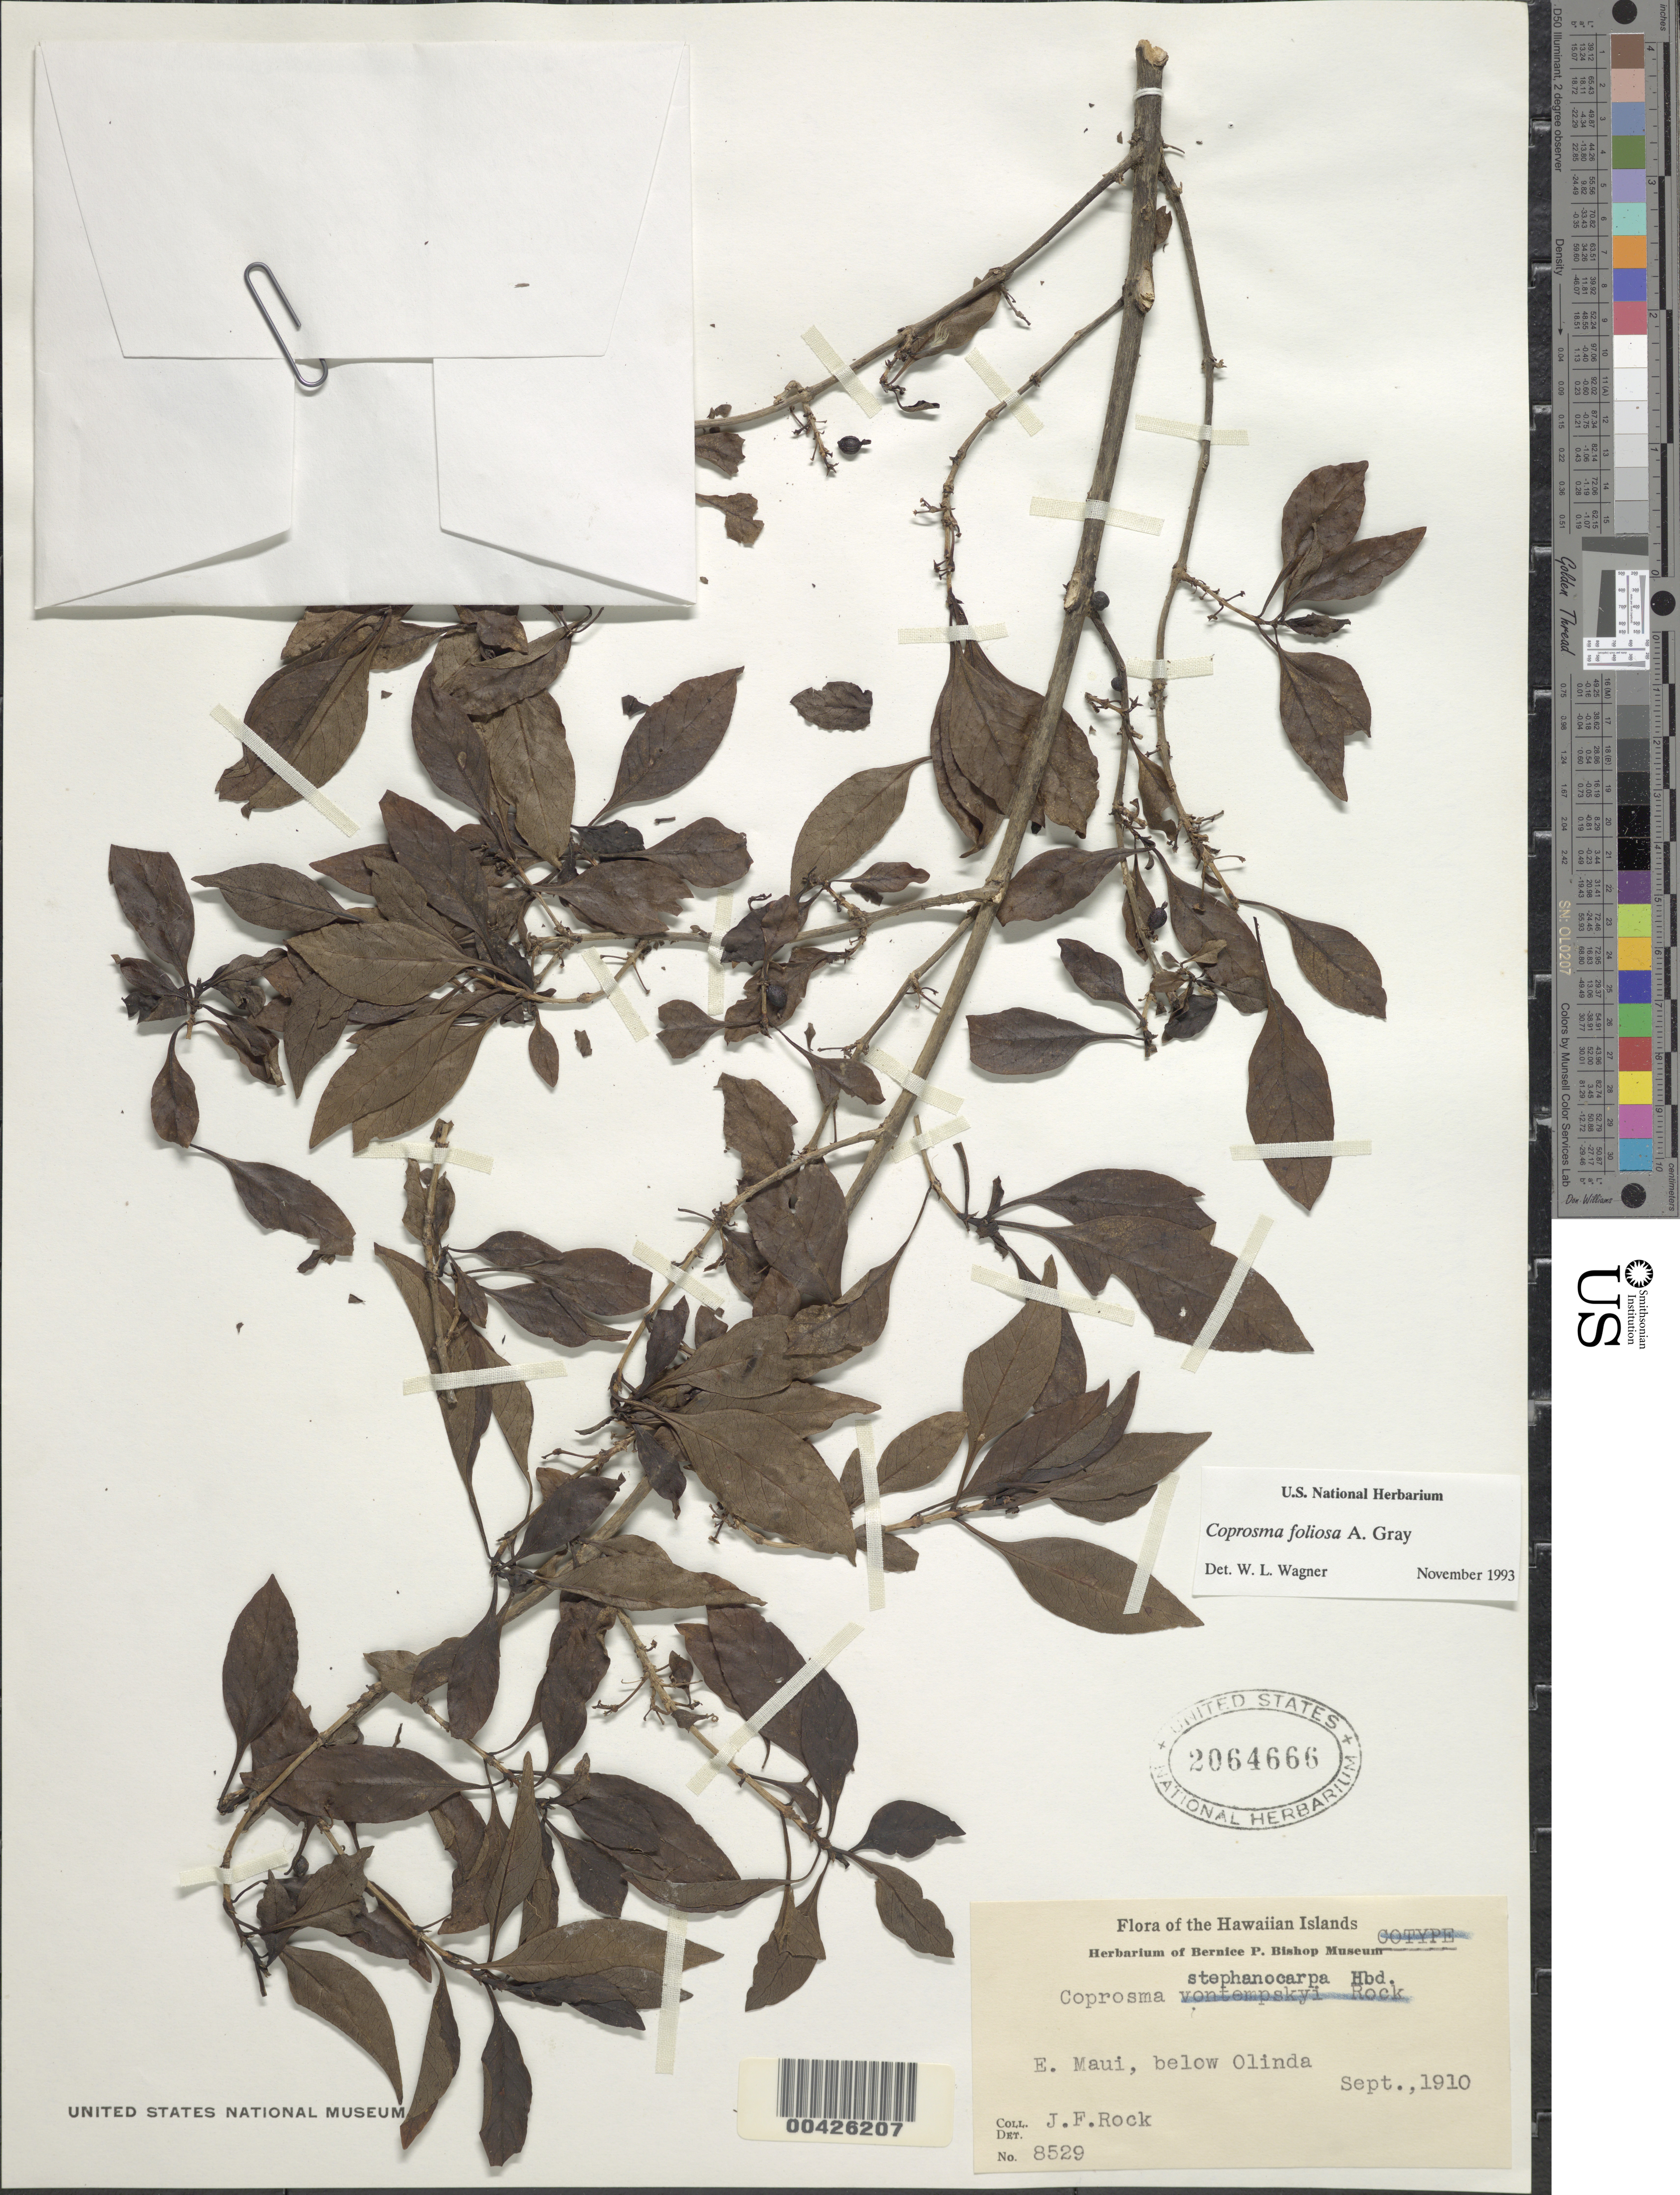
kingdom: Plantae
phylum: Tracheophyta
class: Magnoliopsida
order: Gentianales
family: Rubiaceae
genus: Coprosma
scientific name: Coprosma foliosa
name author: A. Gray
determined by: Wagner, W. L., (BOT), Smithsonian Institution - National Museum of Natural History (UNITED STATES)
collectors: J. F. Rock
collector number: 8529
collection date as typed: Sep 1910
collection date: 1910-09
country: United States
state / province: Hawaii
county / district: Maui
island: Maui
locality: E Maui, below Olinda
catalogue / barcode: US 2064666